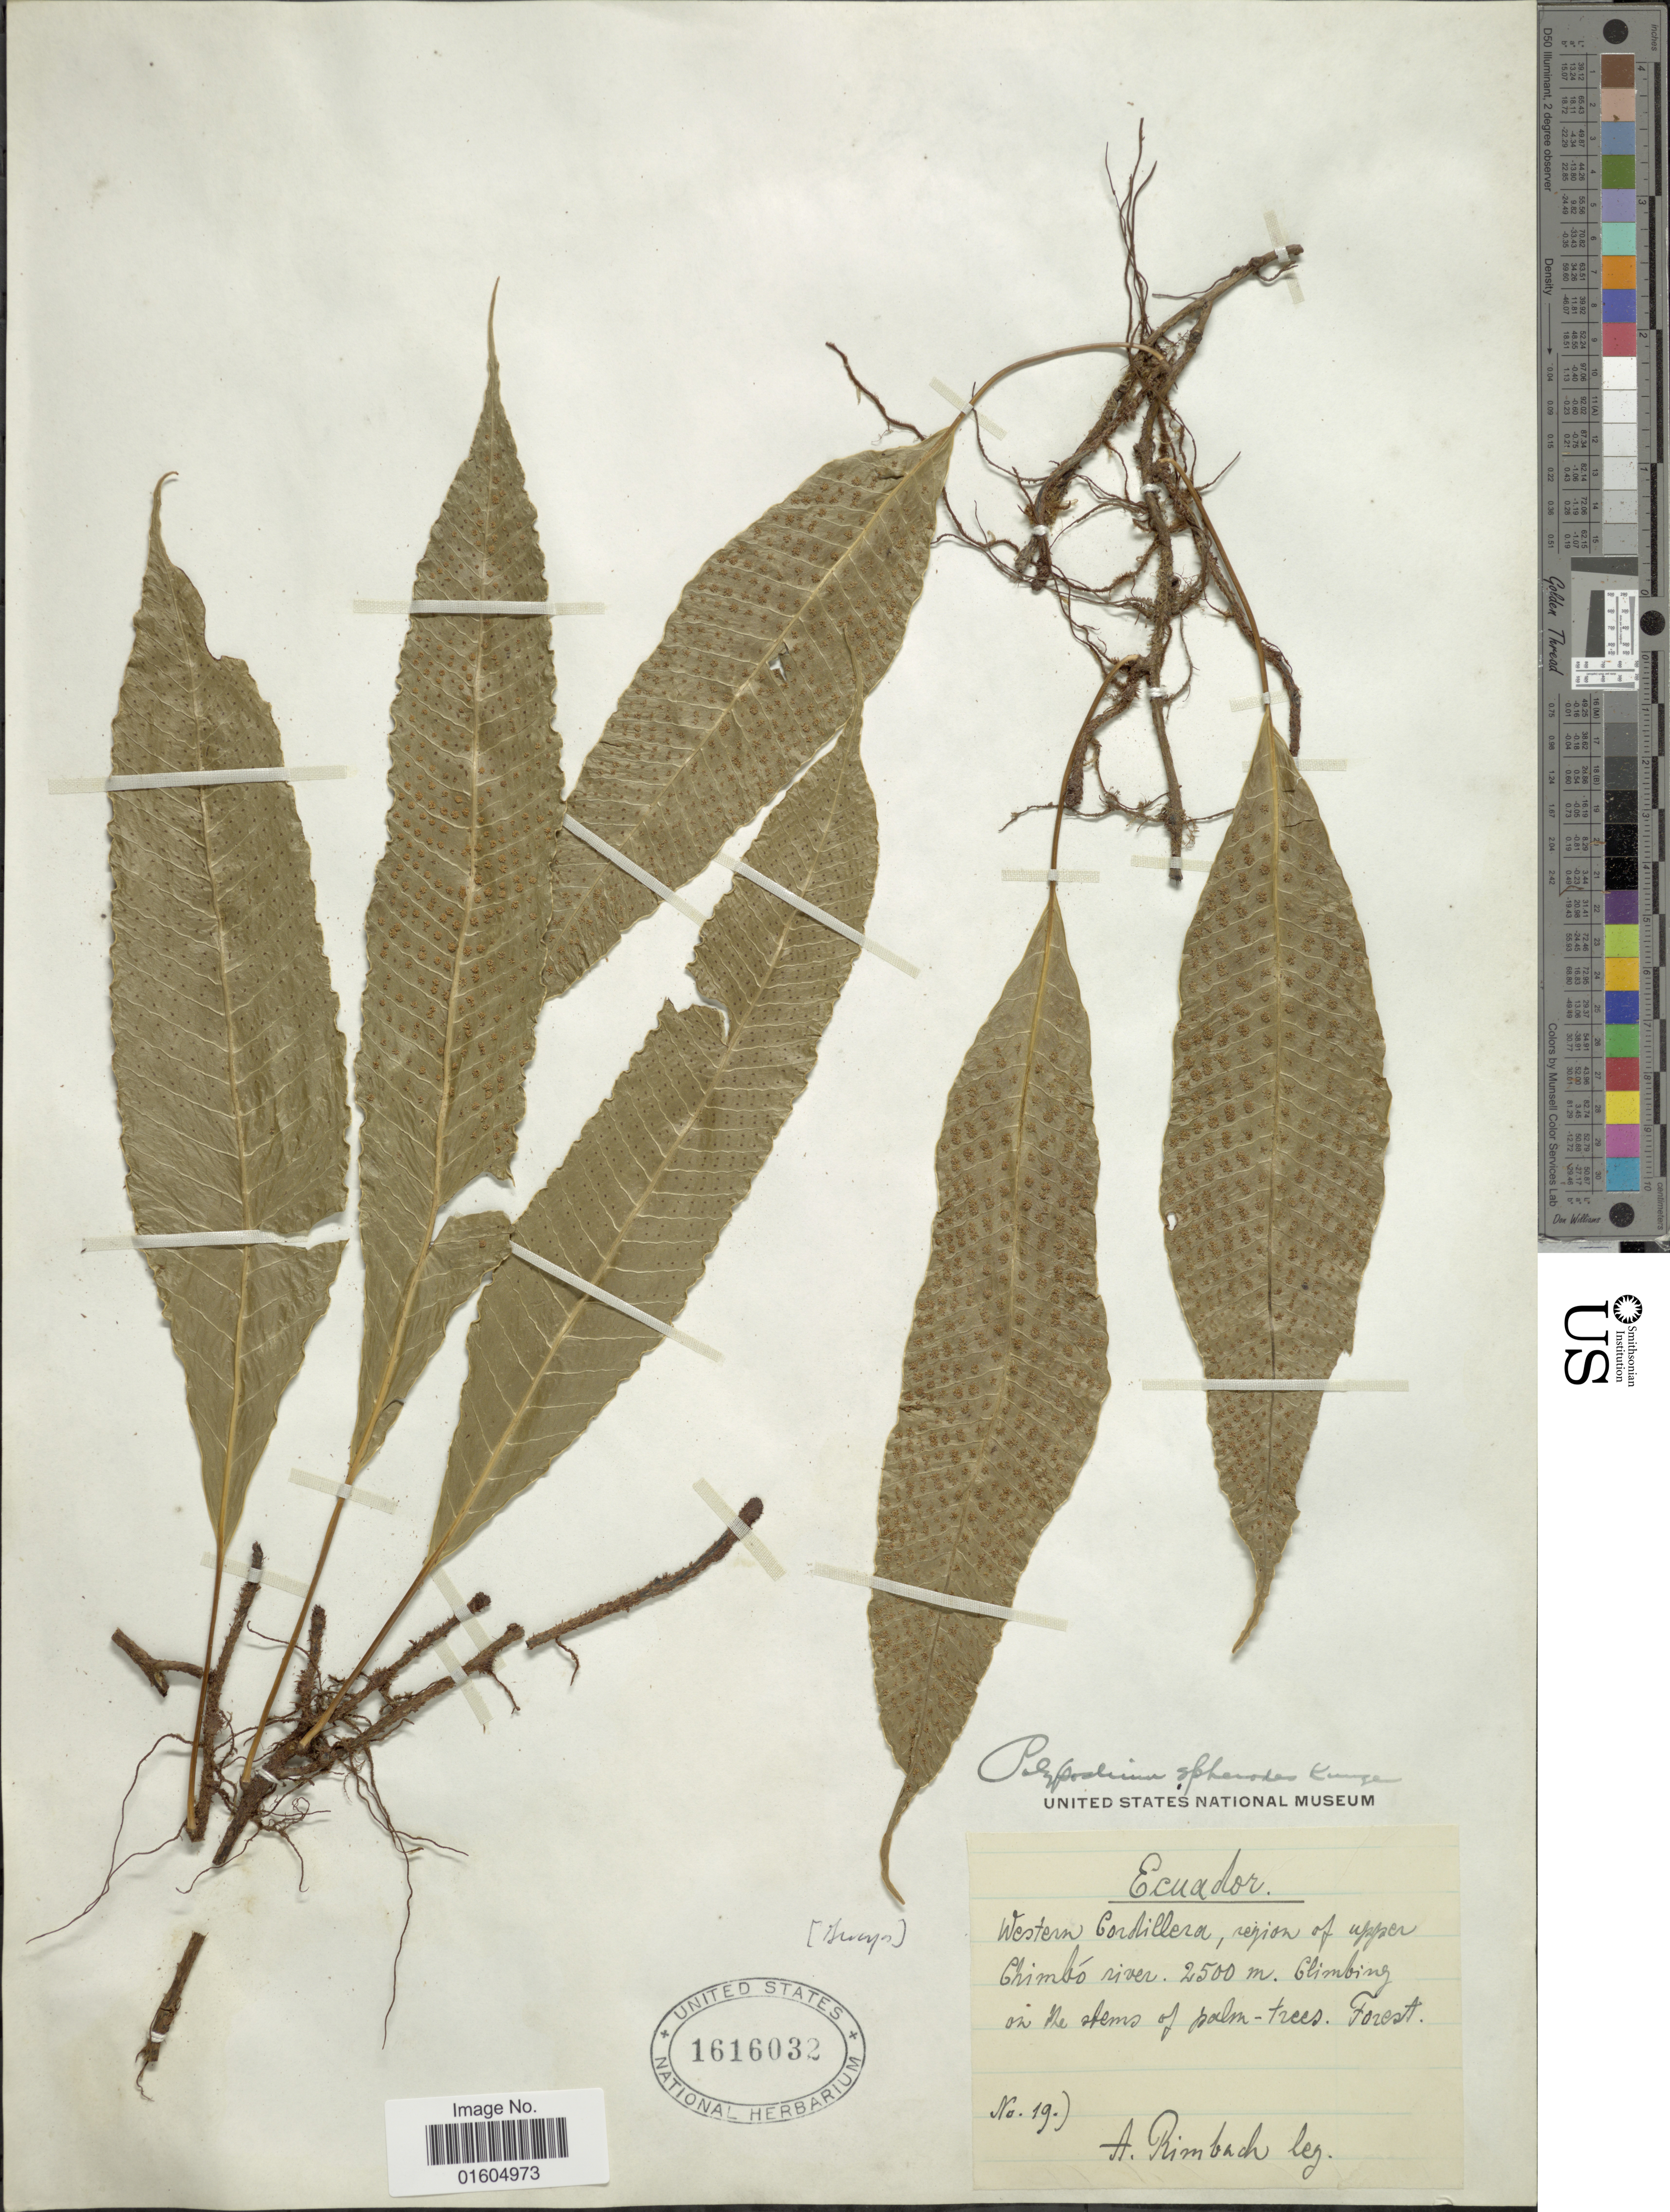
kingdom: Plantae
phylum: Tracheophyta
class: Polypodiopsida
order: Polypodiales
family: Polypodiaceae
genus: Campyloneurum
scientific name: Campyloneurum sphenodes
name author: (Kunze ex Klotzsch) Fée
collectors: A. Rimbach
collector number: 19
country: Ecuador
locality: Ecuador. Western Cordillera, region of upper Chimbo river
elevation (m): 2500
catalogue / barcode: US 1616032